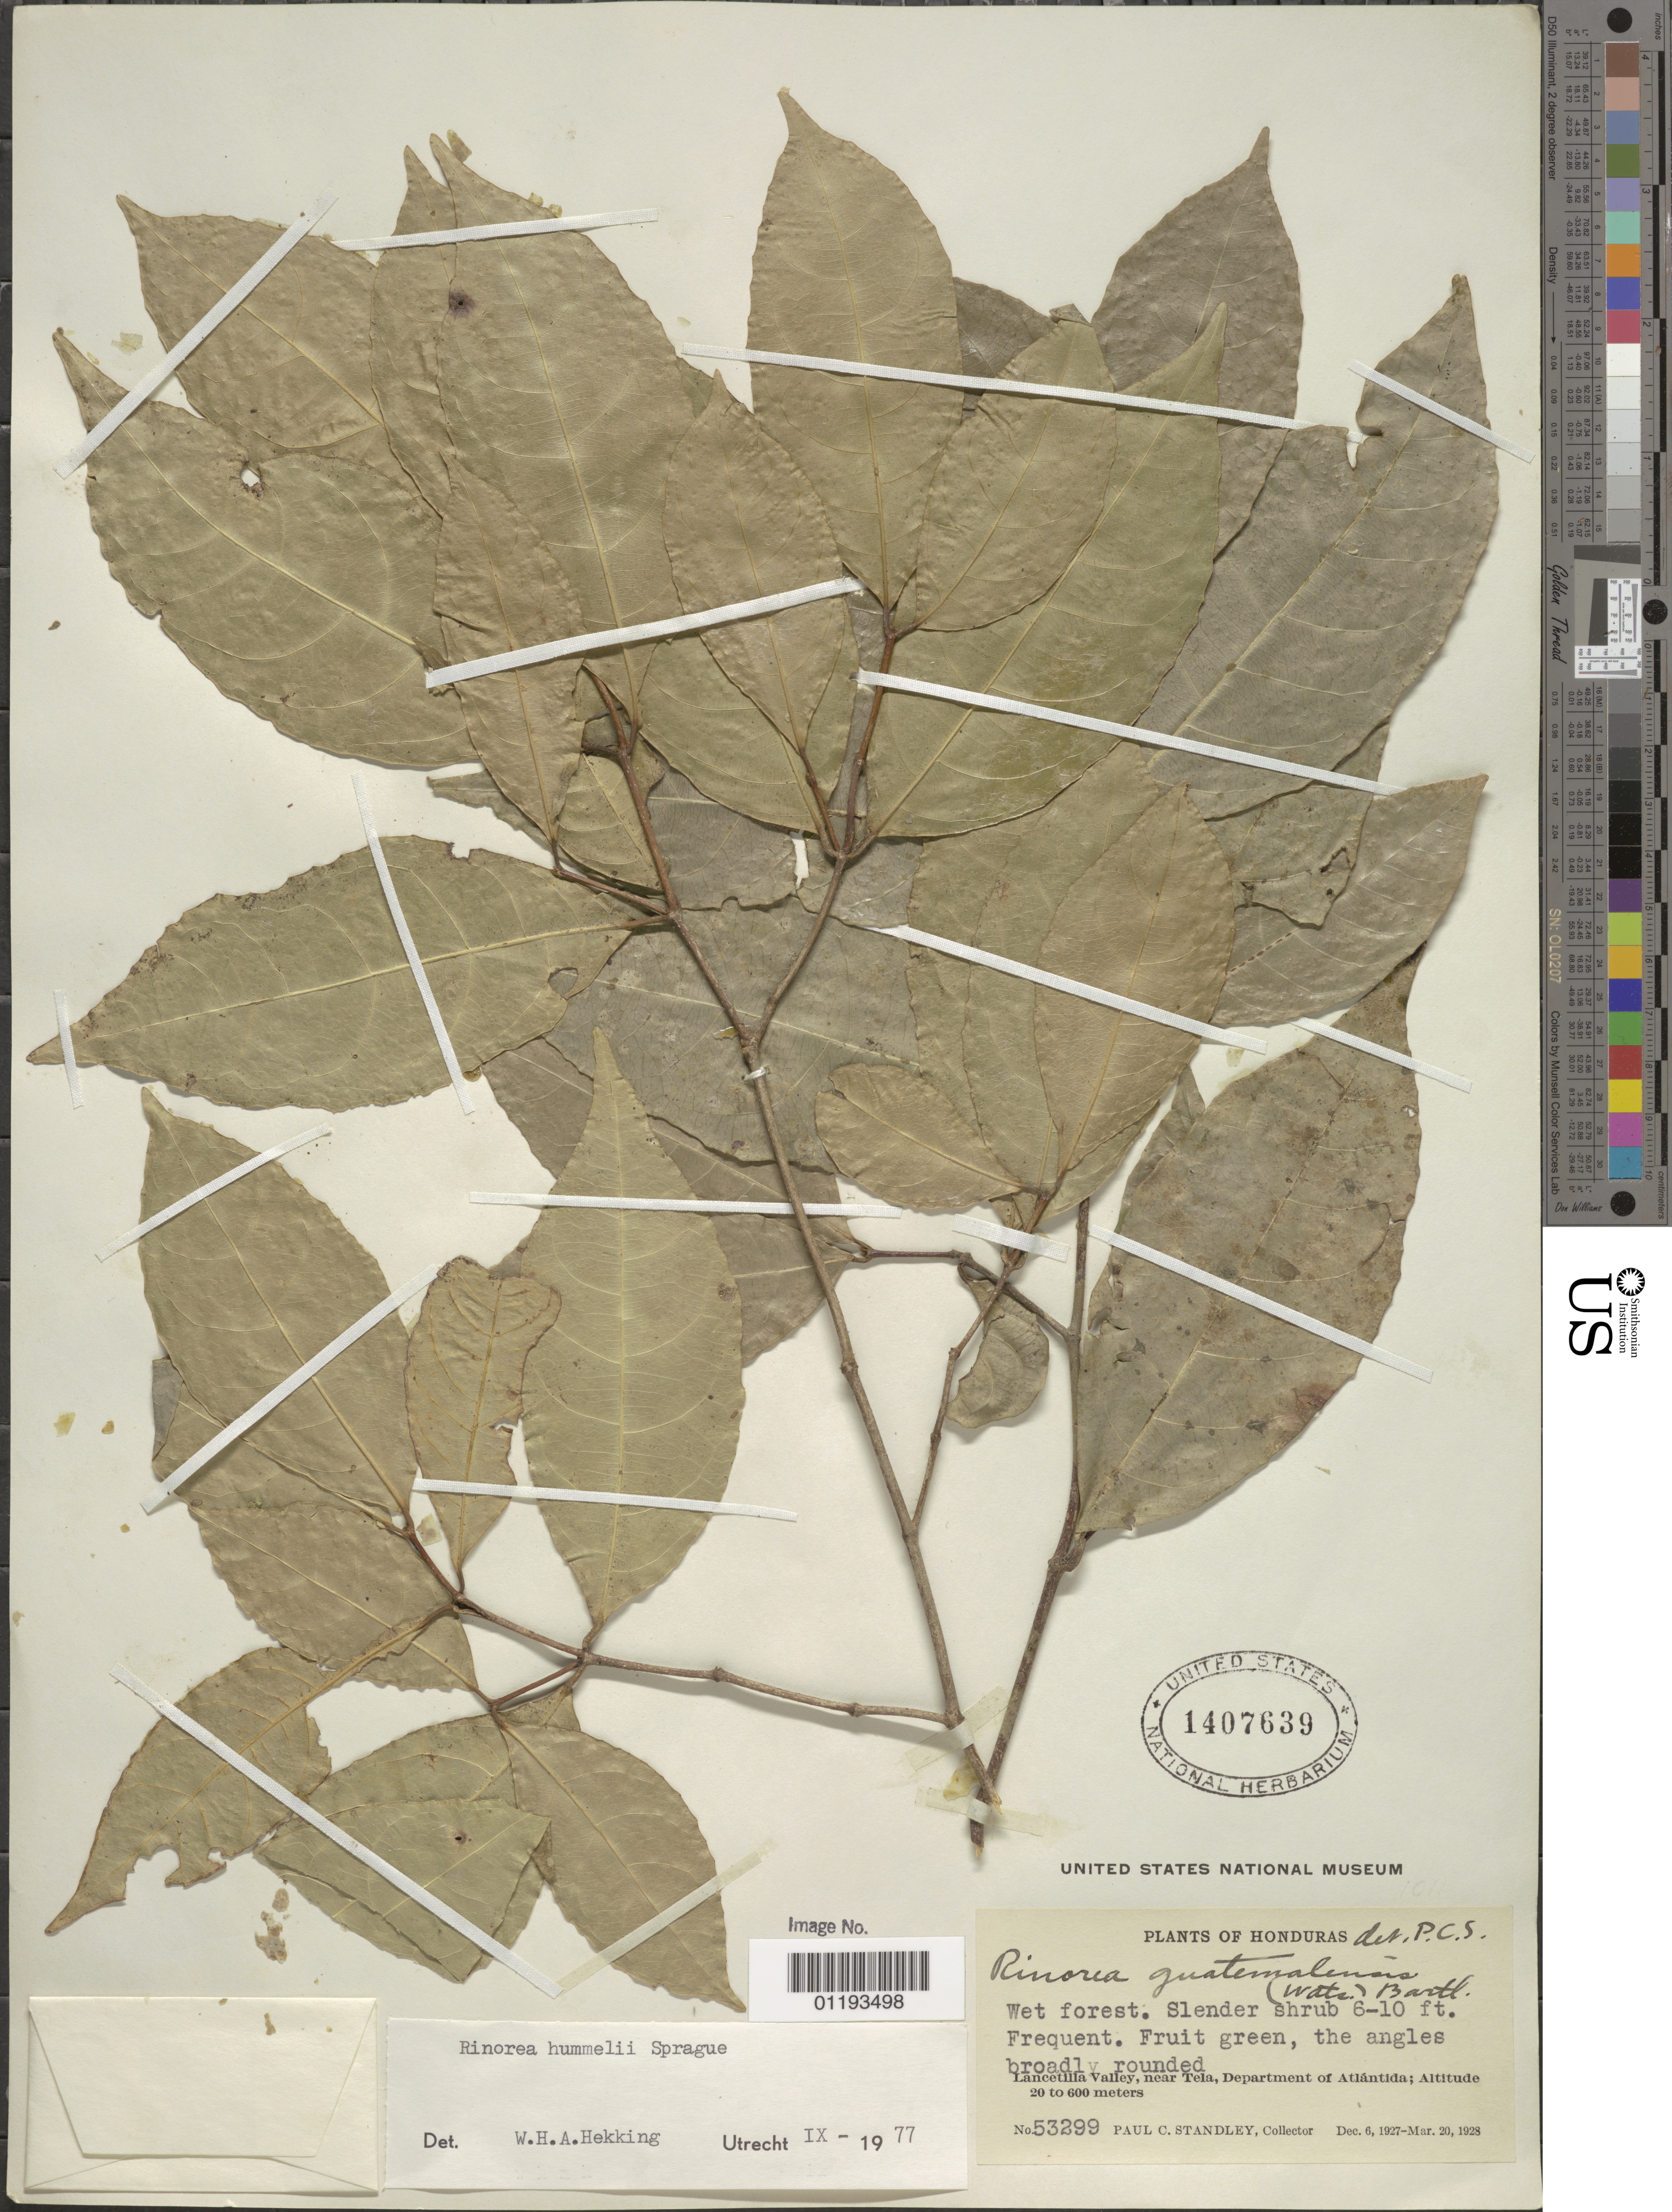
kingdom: Plantae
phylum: Tracheophyta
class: Magnoliopsida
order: Malpighiales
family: Violaceae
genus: Rinorea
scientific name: Rinorea hummelii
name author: Sprague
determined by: Hekking, W. H. A.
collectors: P. C. Standley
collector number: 53299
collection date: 1927-12-06/1928-03-20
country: Honduras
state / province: Atlántida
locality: Lancetilla Valley, near Tela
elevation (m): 20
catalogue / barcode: US 1407639